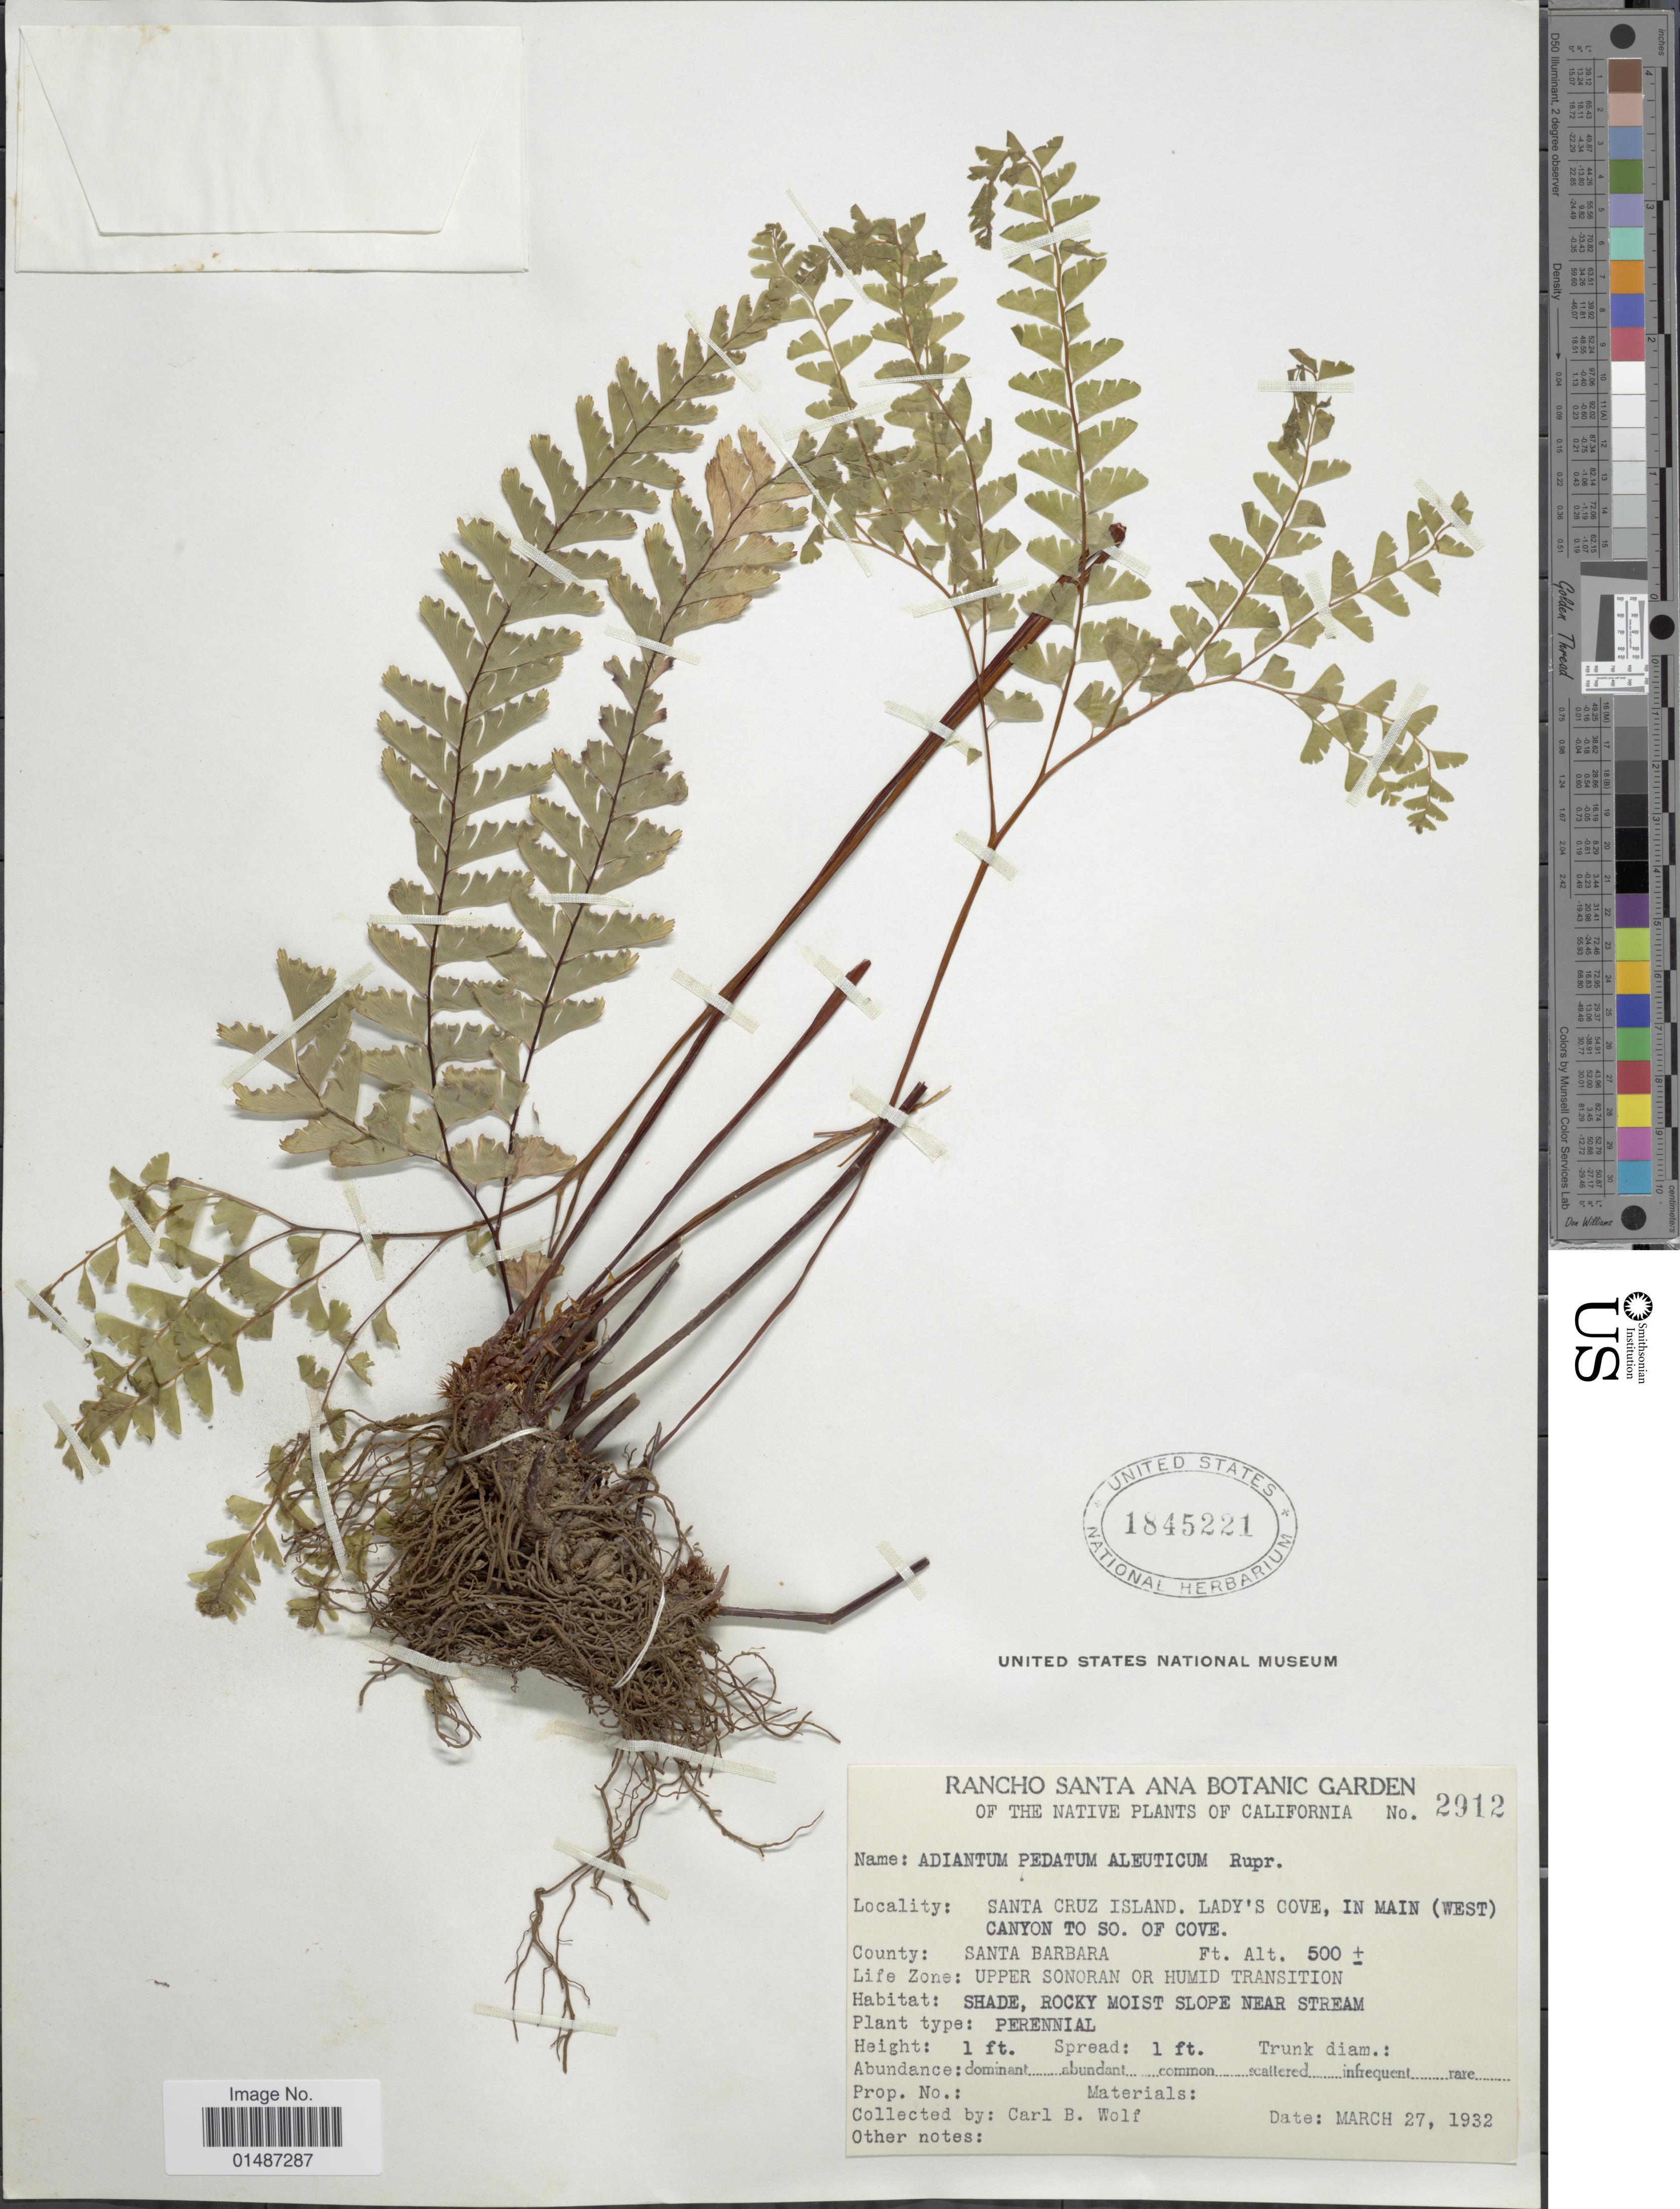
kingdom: Plantae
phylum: Tracheophyta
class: Polypodiopsida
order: Polypodiales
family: Pteridaceae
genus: Adiantum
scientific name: Adiantum pedatum subsp. aleuticum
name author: (Rupr.) Calder & Roy L. Taylor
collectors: C. B. Wolf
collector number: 2912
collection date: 1932-03-27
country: United States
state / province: California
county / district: Santa Barbara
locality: Santa Cruz Island. Lady's Cove, in main (west) Canyon to SO. of Cove. County: Santa Barbara. Upper Sonoran or Humid Transition.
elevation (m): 152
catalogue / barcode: US 1845221